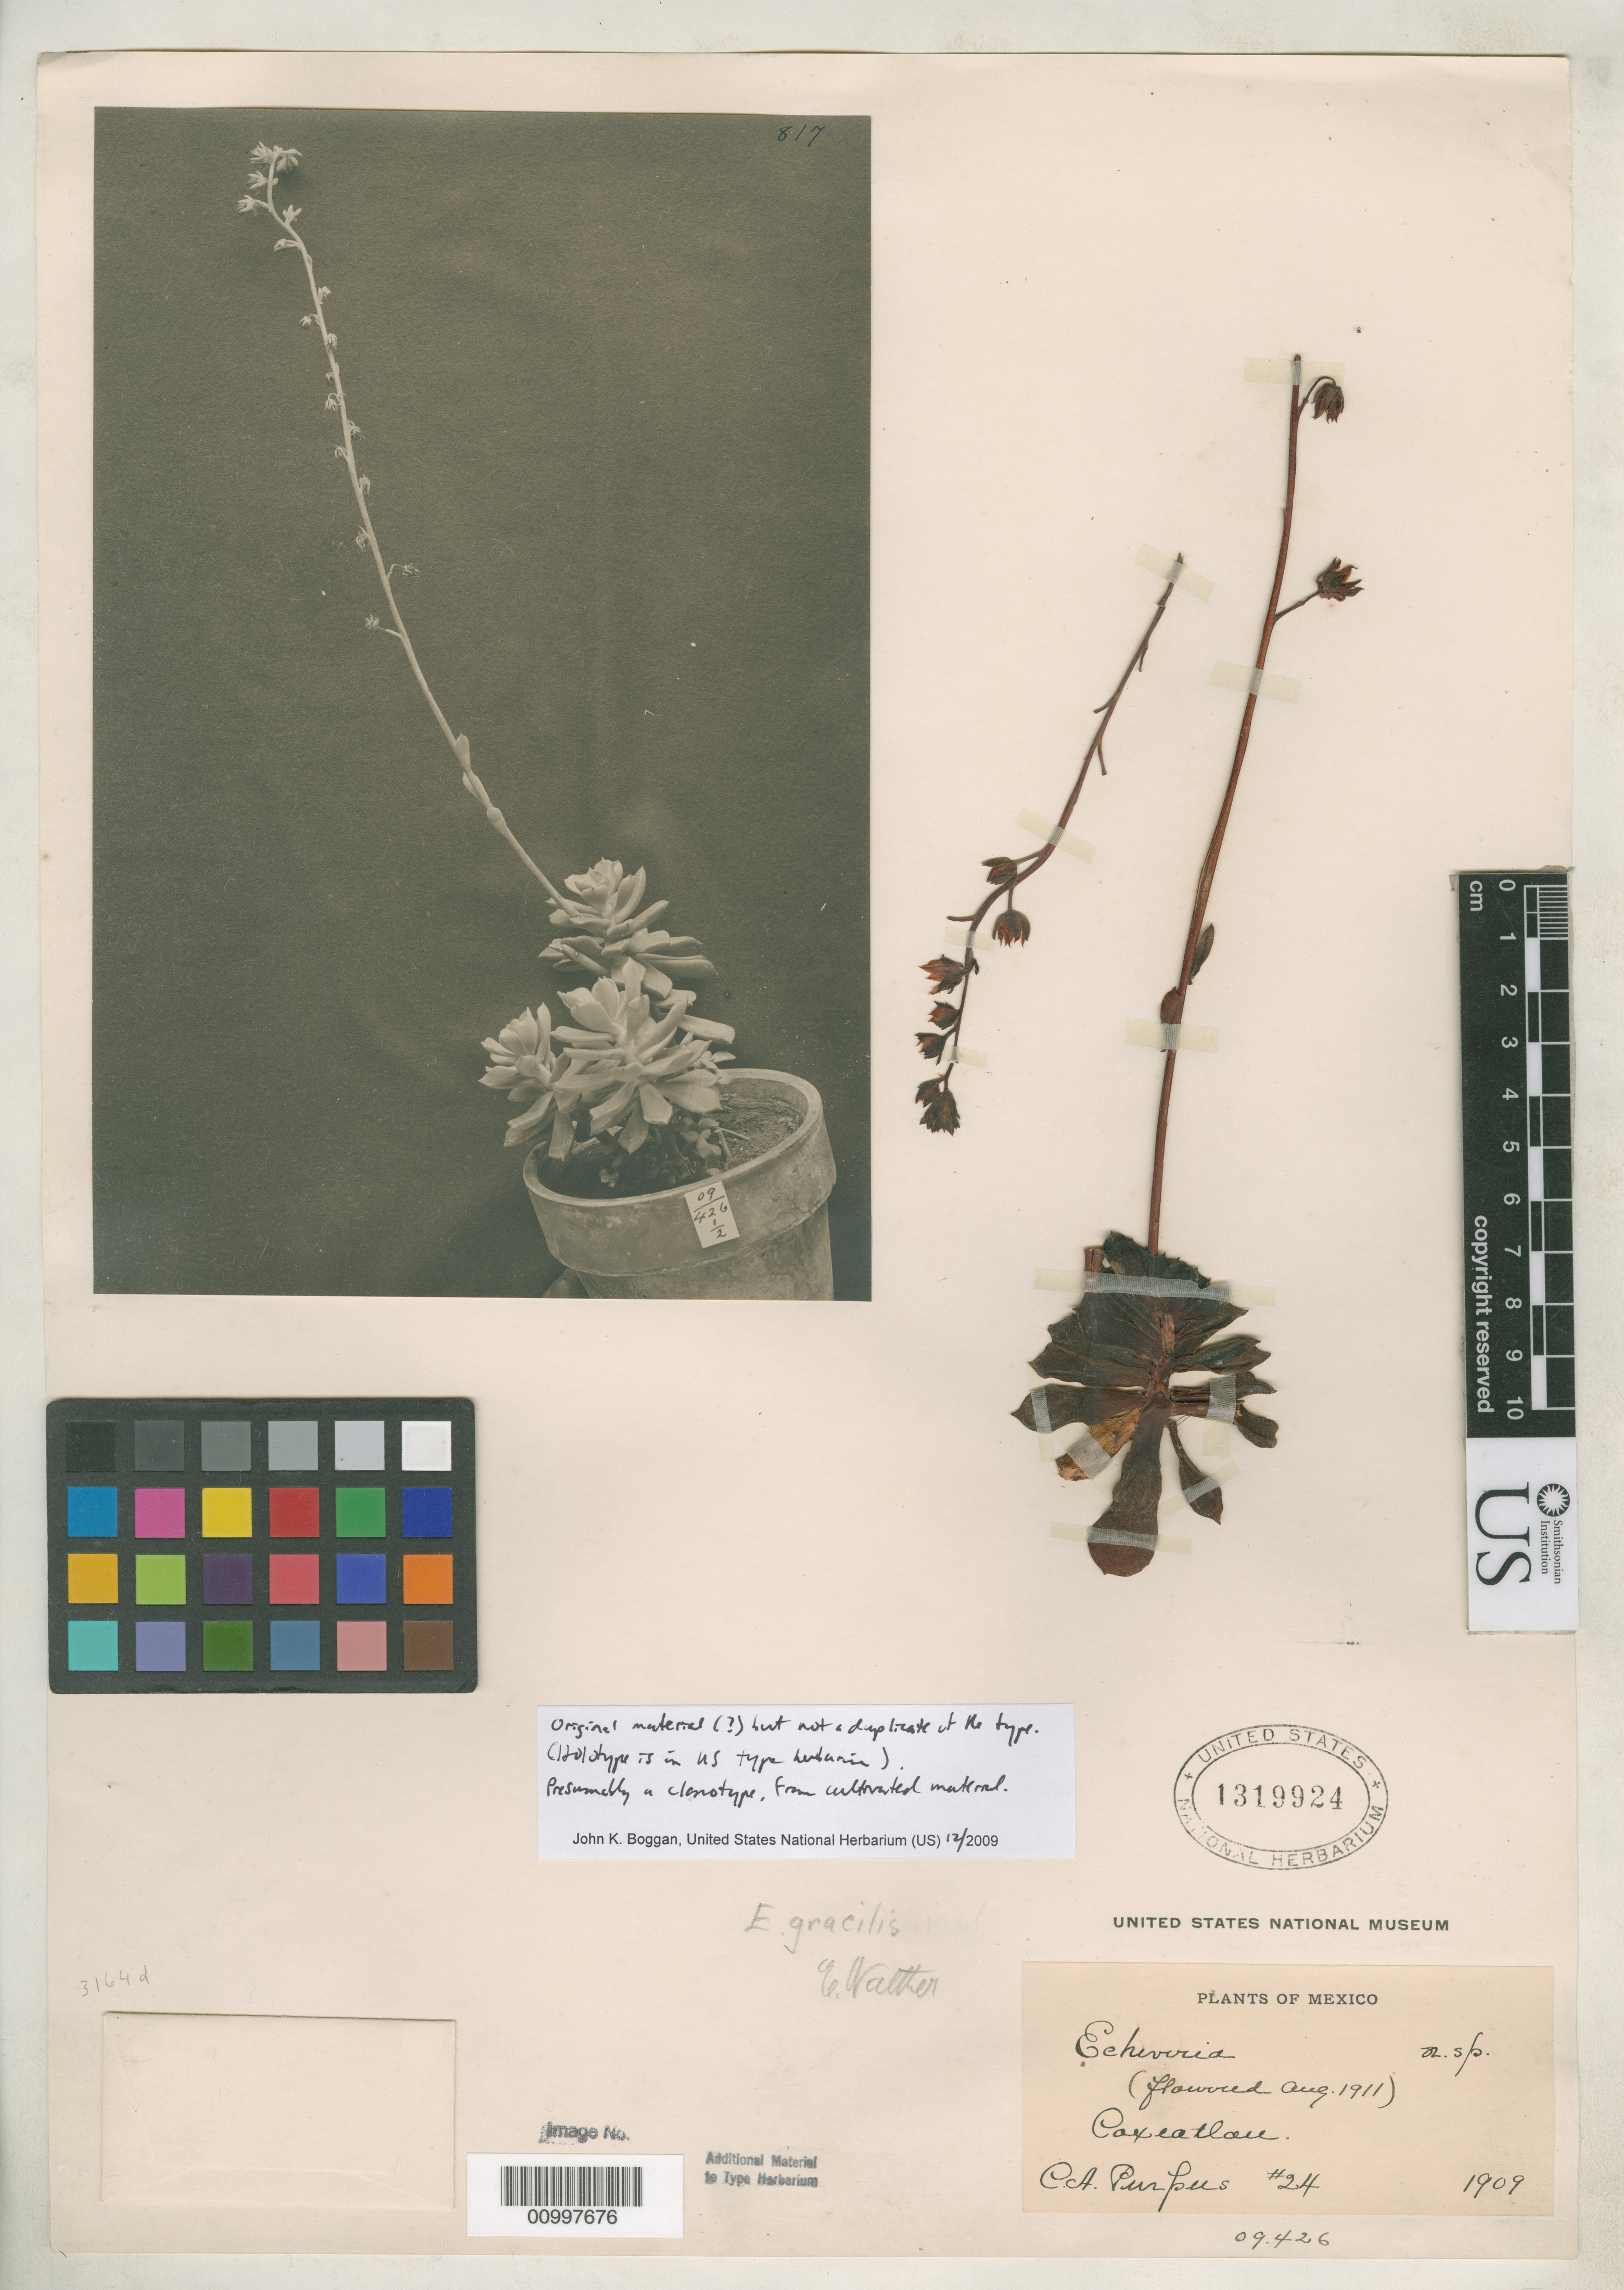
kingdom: Plantae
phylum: Tracheophyta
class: Magnoliopsida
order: Saxifragales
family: Crassulaceae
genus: Echeveria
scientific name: Echeveria gracilis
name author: Rose ex E. Walther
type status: Clonotype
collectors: C. A. Purpus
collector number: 24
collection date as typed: Aug 1911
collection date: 1911-08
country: Mexico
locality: Coxcatlan.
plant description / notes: Original material (?) but not a duplicate of the type (holotype is USNH 1319967 in US type herbarium). Presumably a clonotype, from cultivated material; "flowered Aug. 1911".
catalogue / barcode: US 1319924